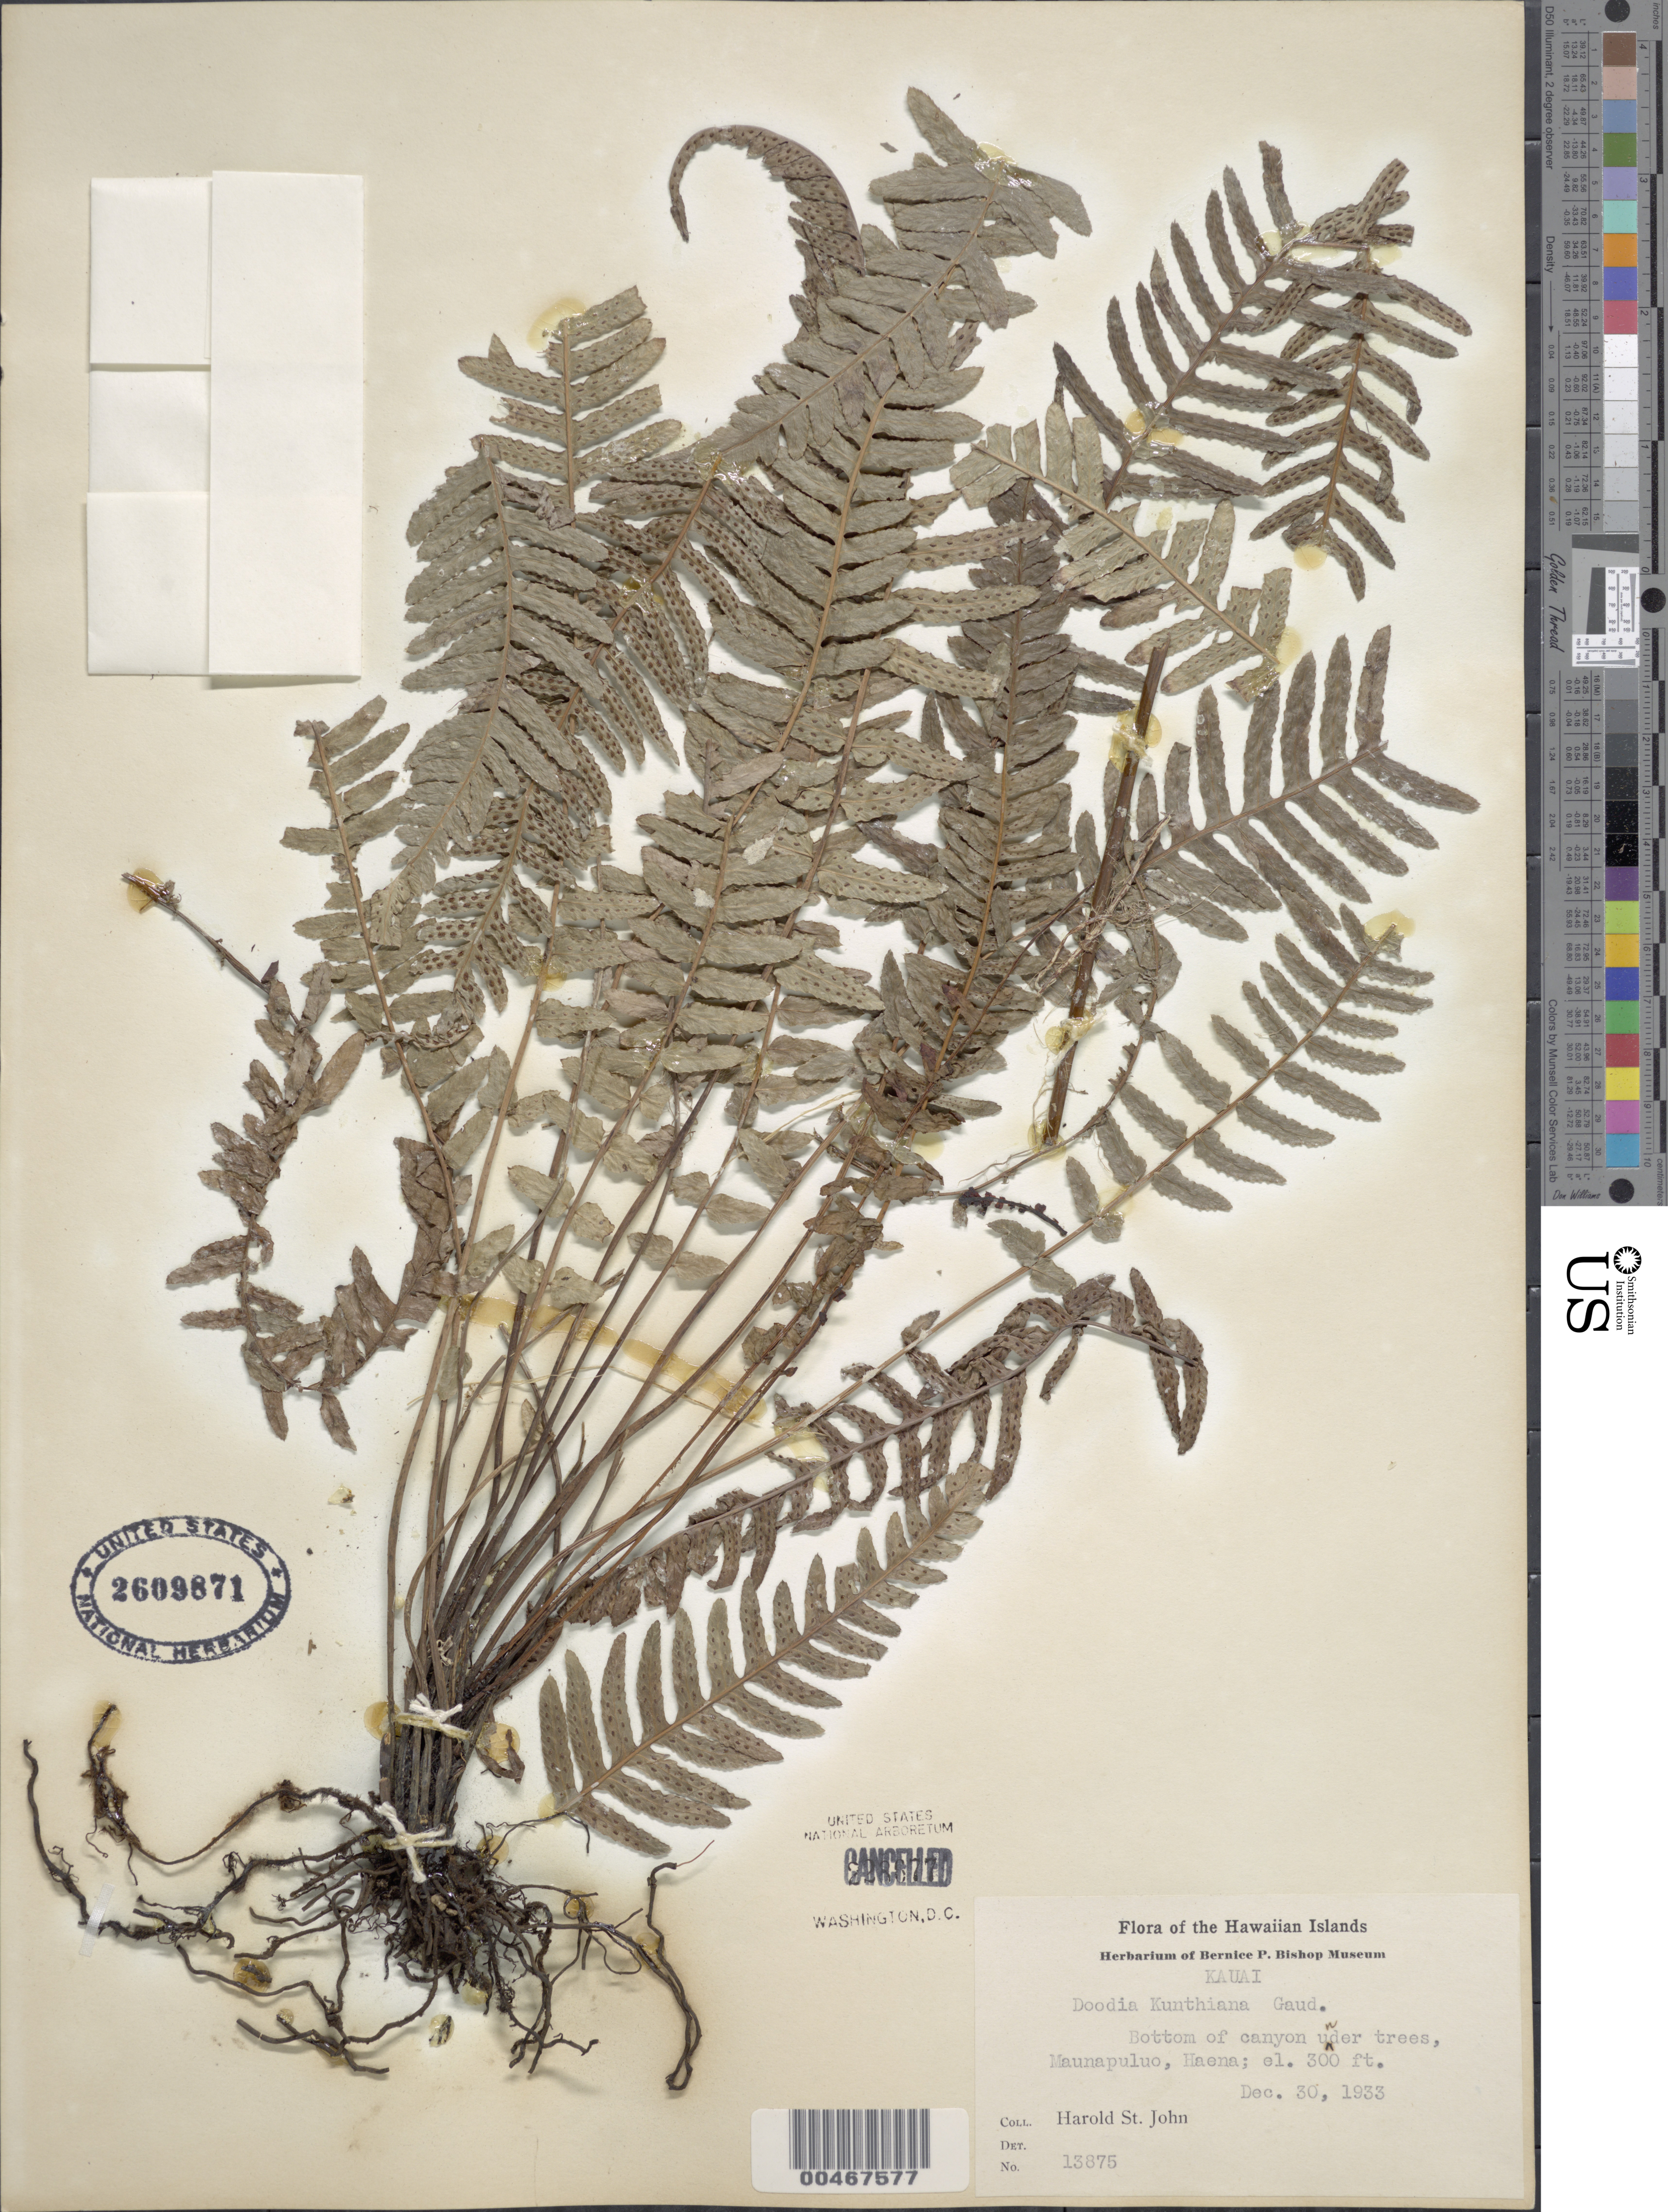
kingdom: Plantae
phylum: Tracheophyta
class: Polypodiopsida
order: Polypodiales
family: Blechnaceae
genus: Doodia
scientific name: Doodia kunthiana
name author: Gaudich.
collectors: H. St. John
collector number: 13875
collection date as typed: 30 Dec 1933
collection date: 1933-12-30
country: United States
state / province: Hawaii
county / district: Kauai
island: Kaua'i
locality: Maunapuluo, Haena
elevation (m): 91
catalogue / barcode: US 2609871